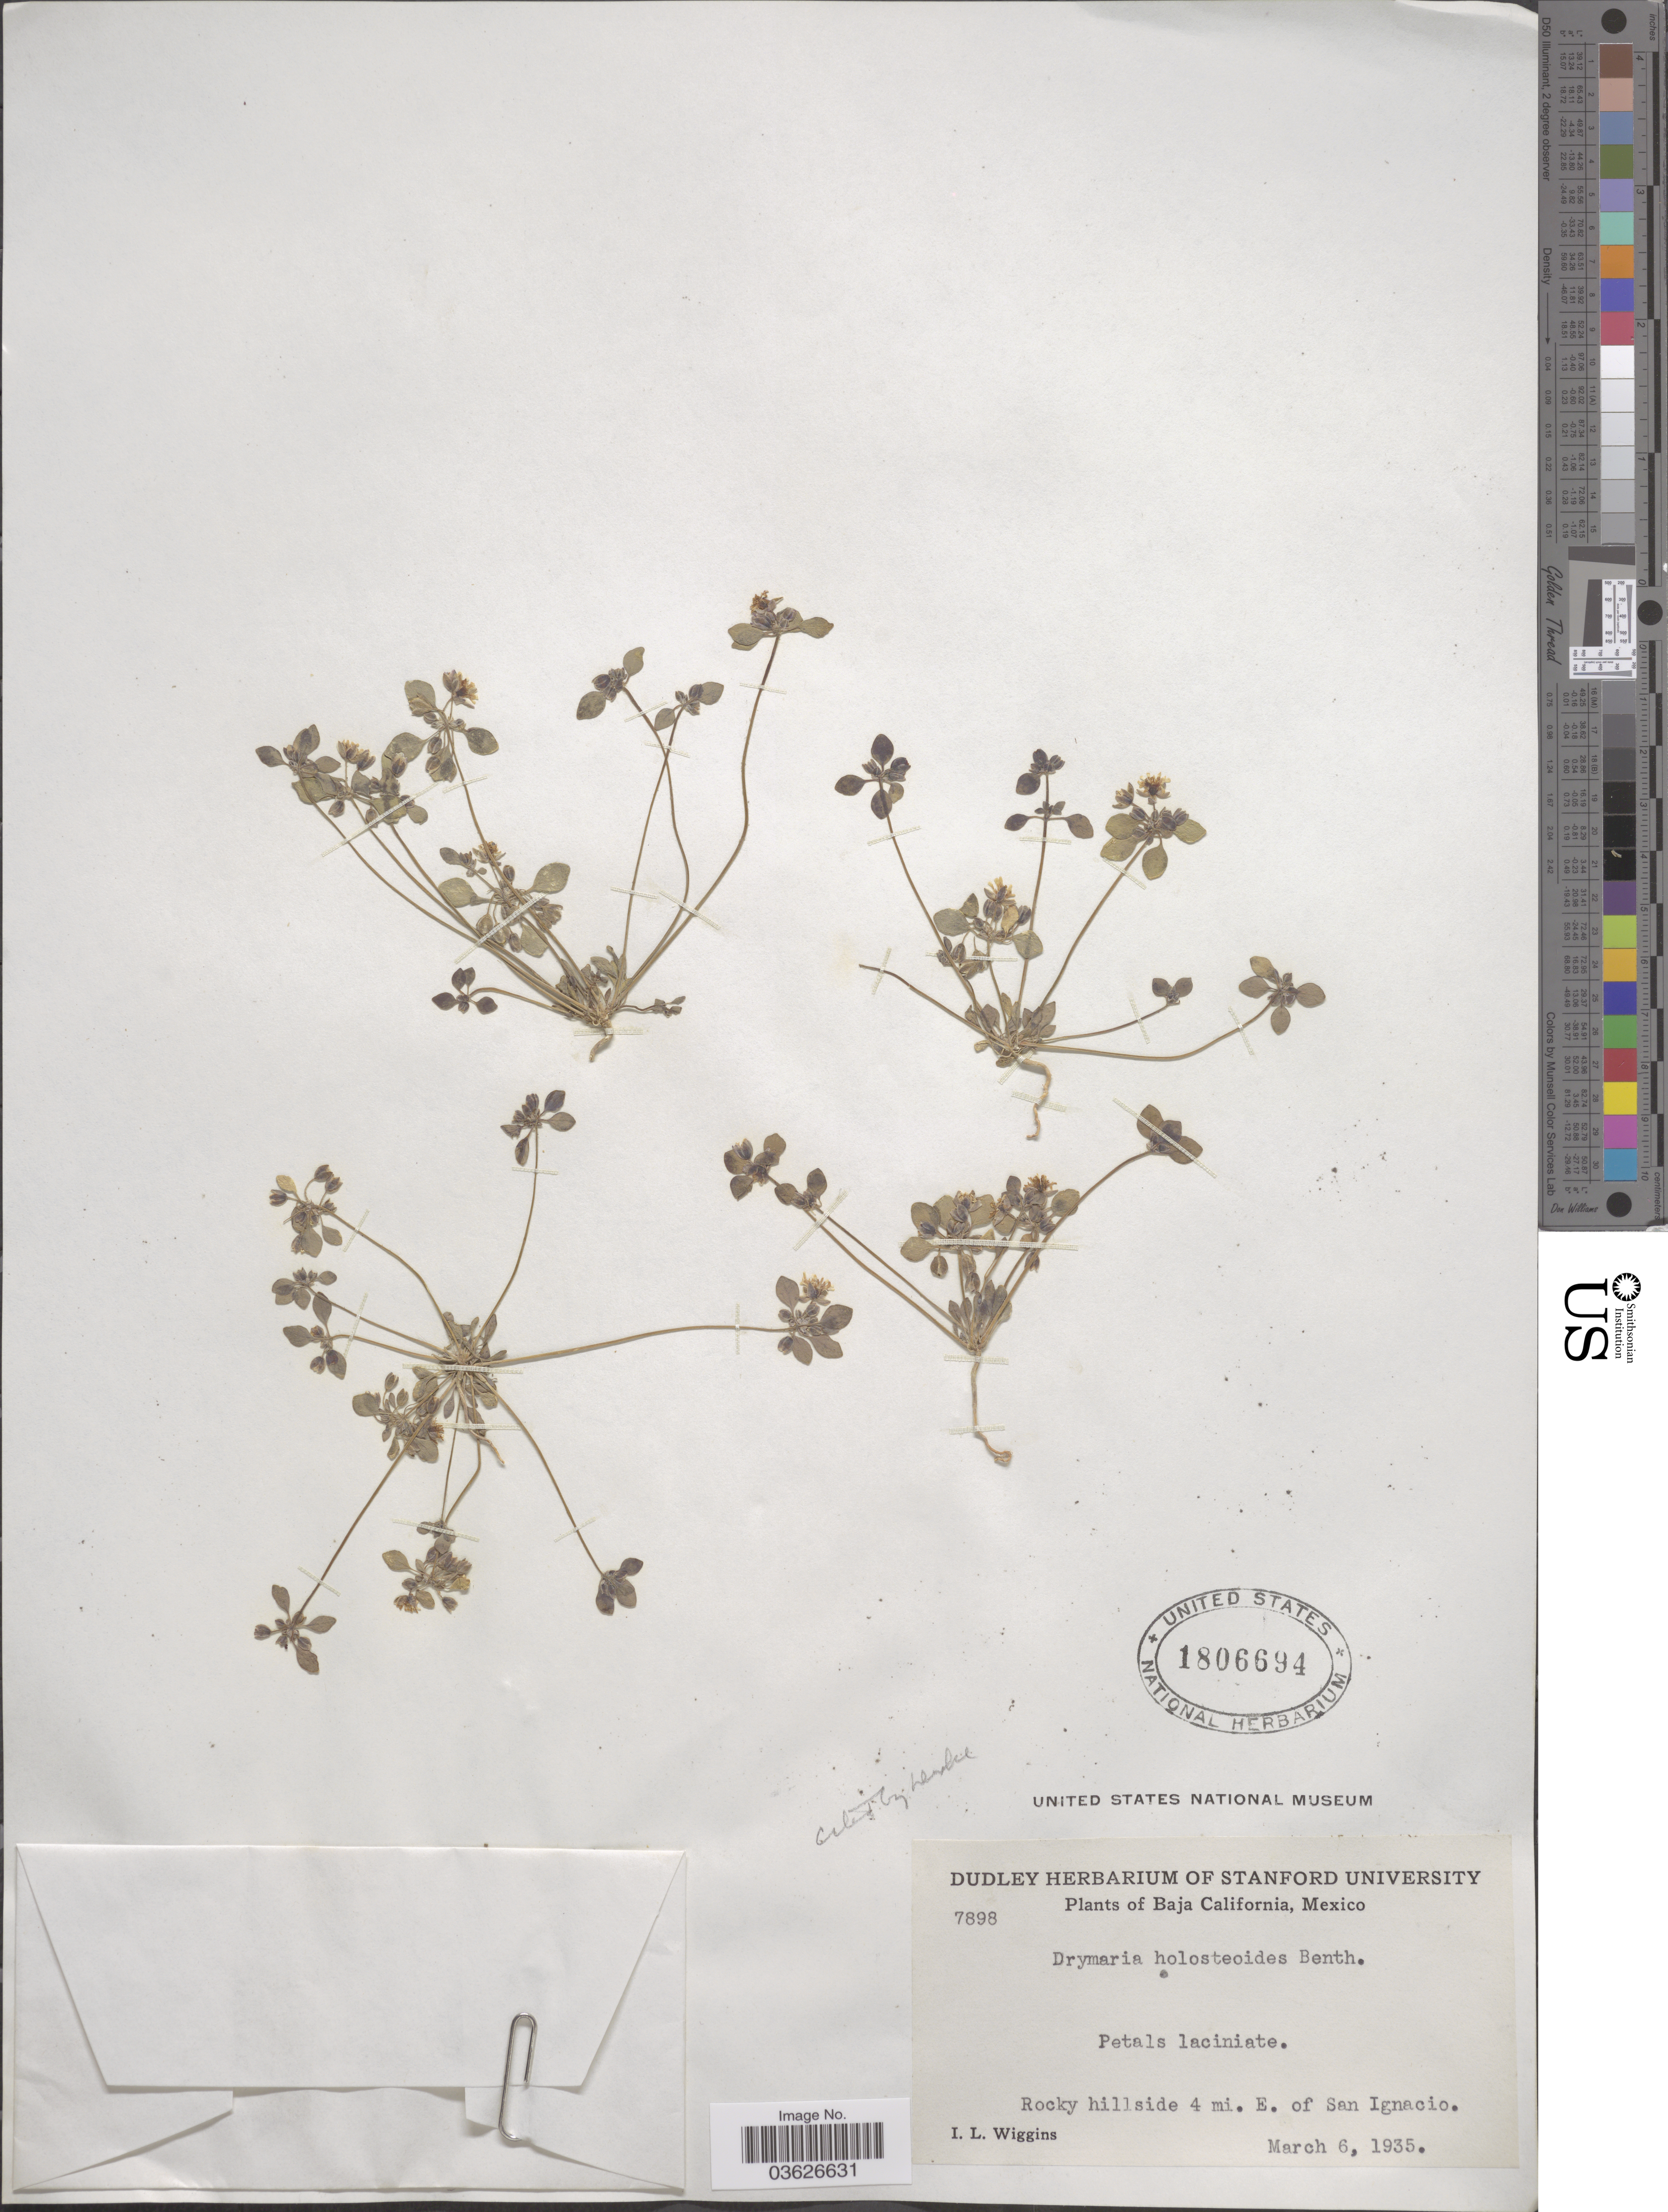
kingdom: Plantae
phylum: Tracheophyta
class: Magnoliopsida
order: Caryophyllales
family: Caryophyllaceae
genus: Drymaria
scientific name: Drymaria holosteoides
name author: Benth.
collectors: I. L. Wiggins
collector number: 7898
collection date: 1935-03-06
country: Mexico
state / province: Baja California Sur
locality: Rocky hillside 4 mi. E. of San Ignacio.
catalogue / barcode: US 1806694